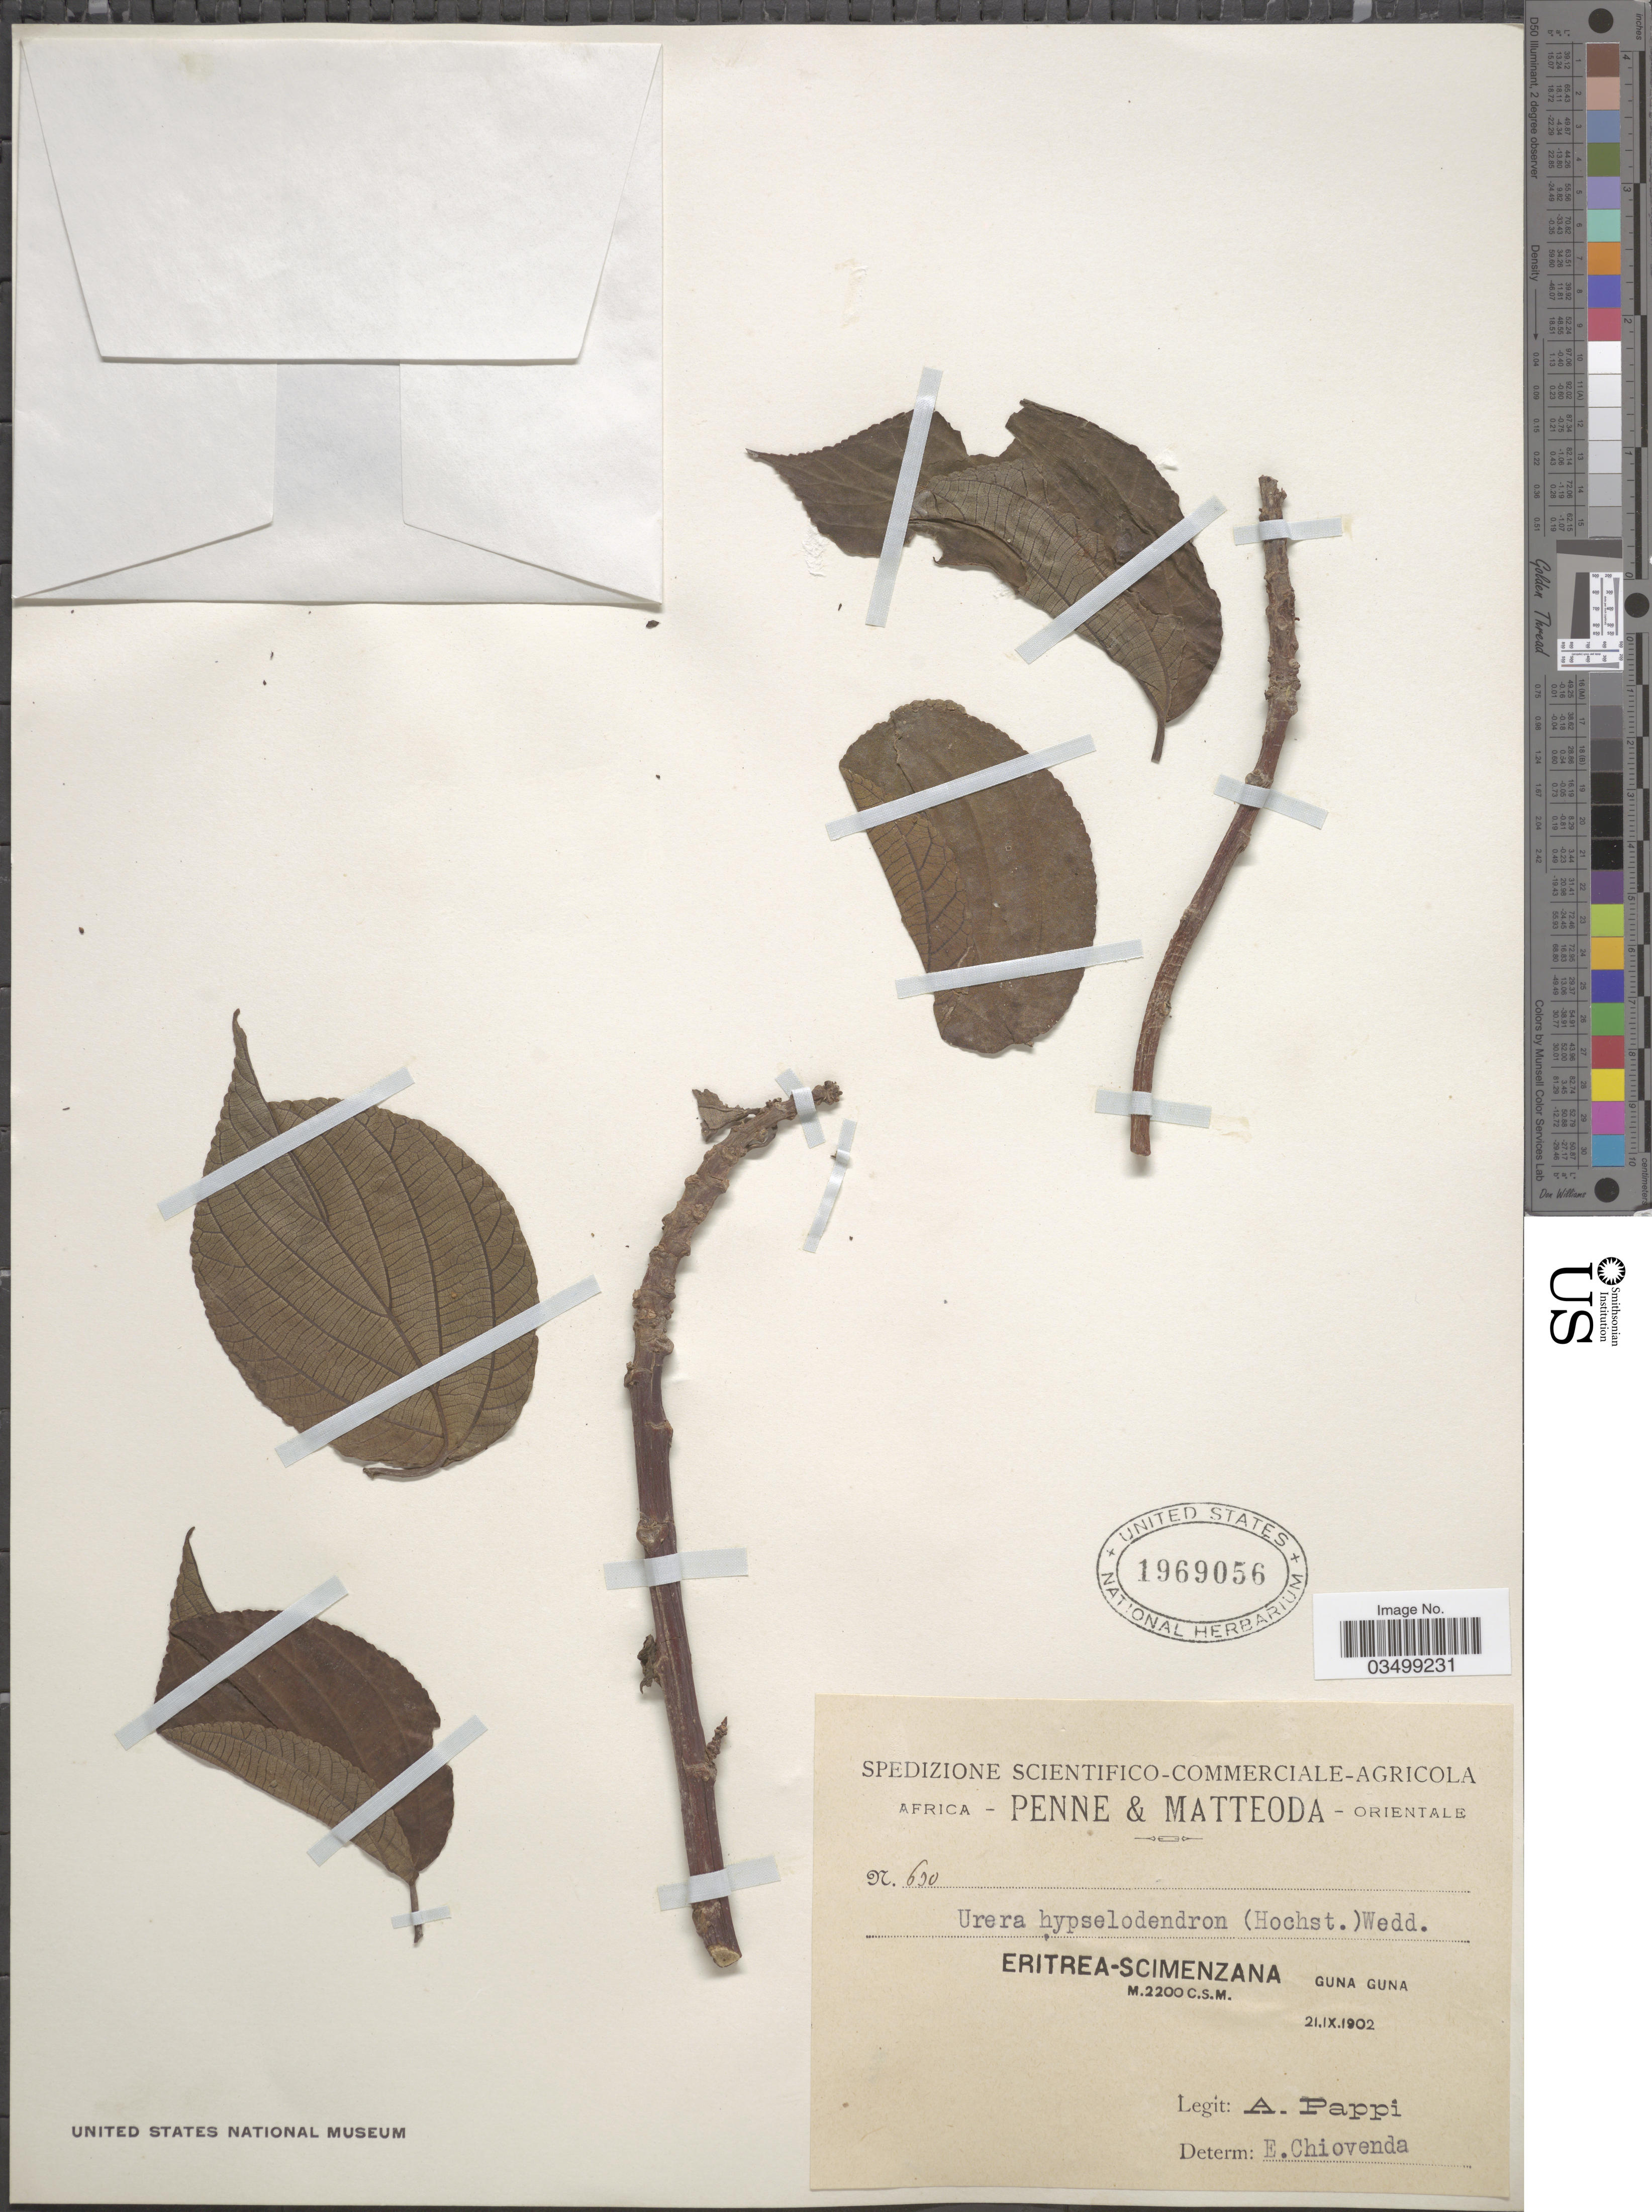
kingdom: Plantae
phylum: Tracheophyta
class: Magnoliopsida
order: Rosales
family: Urticaceae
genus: Scepocarpus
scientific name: Scepocarpus hypselodendron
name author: (Hochst. ex A. Rich.) T. Wells & A. K. Monro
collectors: A. Pappi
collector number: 620*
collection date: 1902-09-21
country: Eritrea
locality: Africa Oriental. Scimenzana. Guna Guna.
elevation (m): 2200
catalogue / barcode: US 1969056